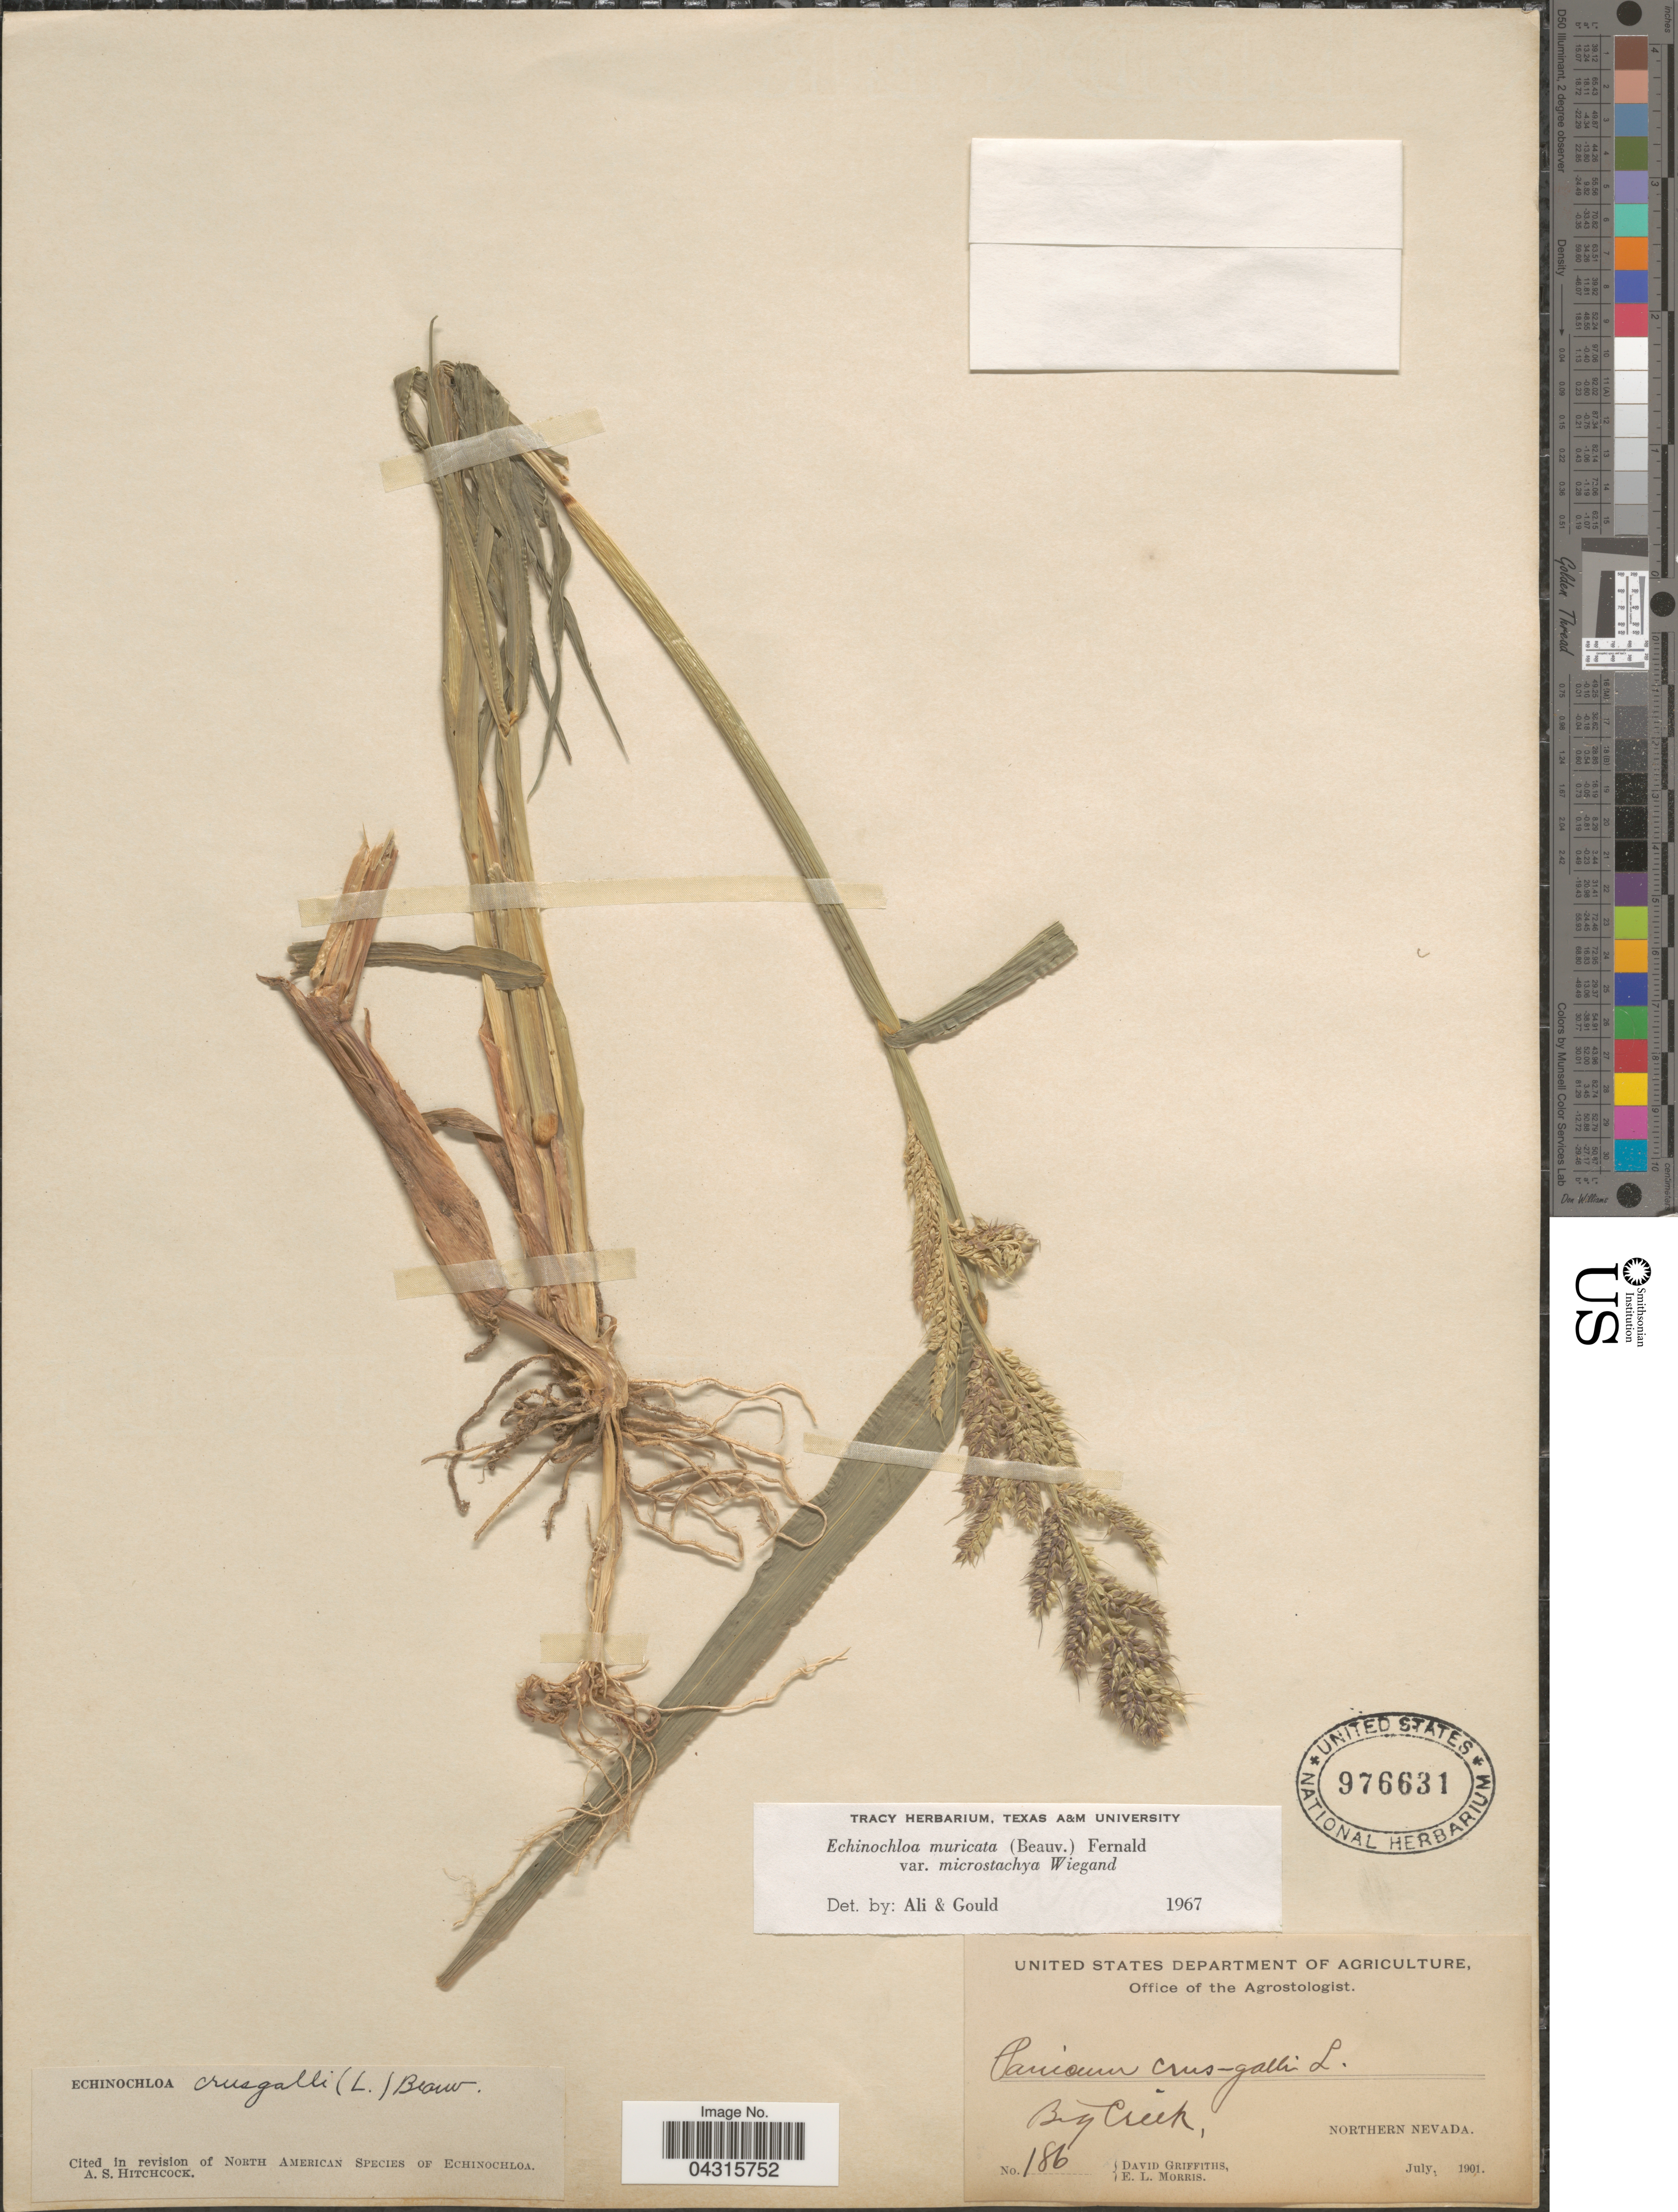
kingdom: Plantae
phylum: Tracheophyta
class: Liliopsida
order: Poales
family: Poaceae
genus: Echinochloa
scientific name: Echinochloa muricata var. microstachya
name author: Wiegand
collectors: D. Griffiths & E. Morris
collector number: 186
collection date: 1901-07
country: United States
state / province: Nevada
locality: Big Creek, Northern Nevada.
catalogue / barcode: US 976631